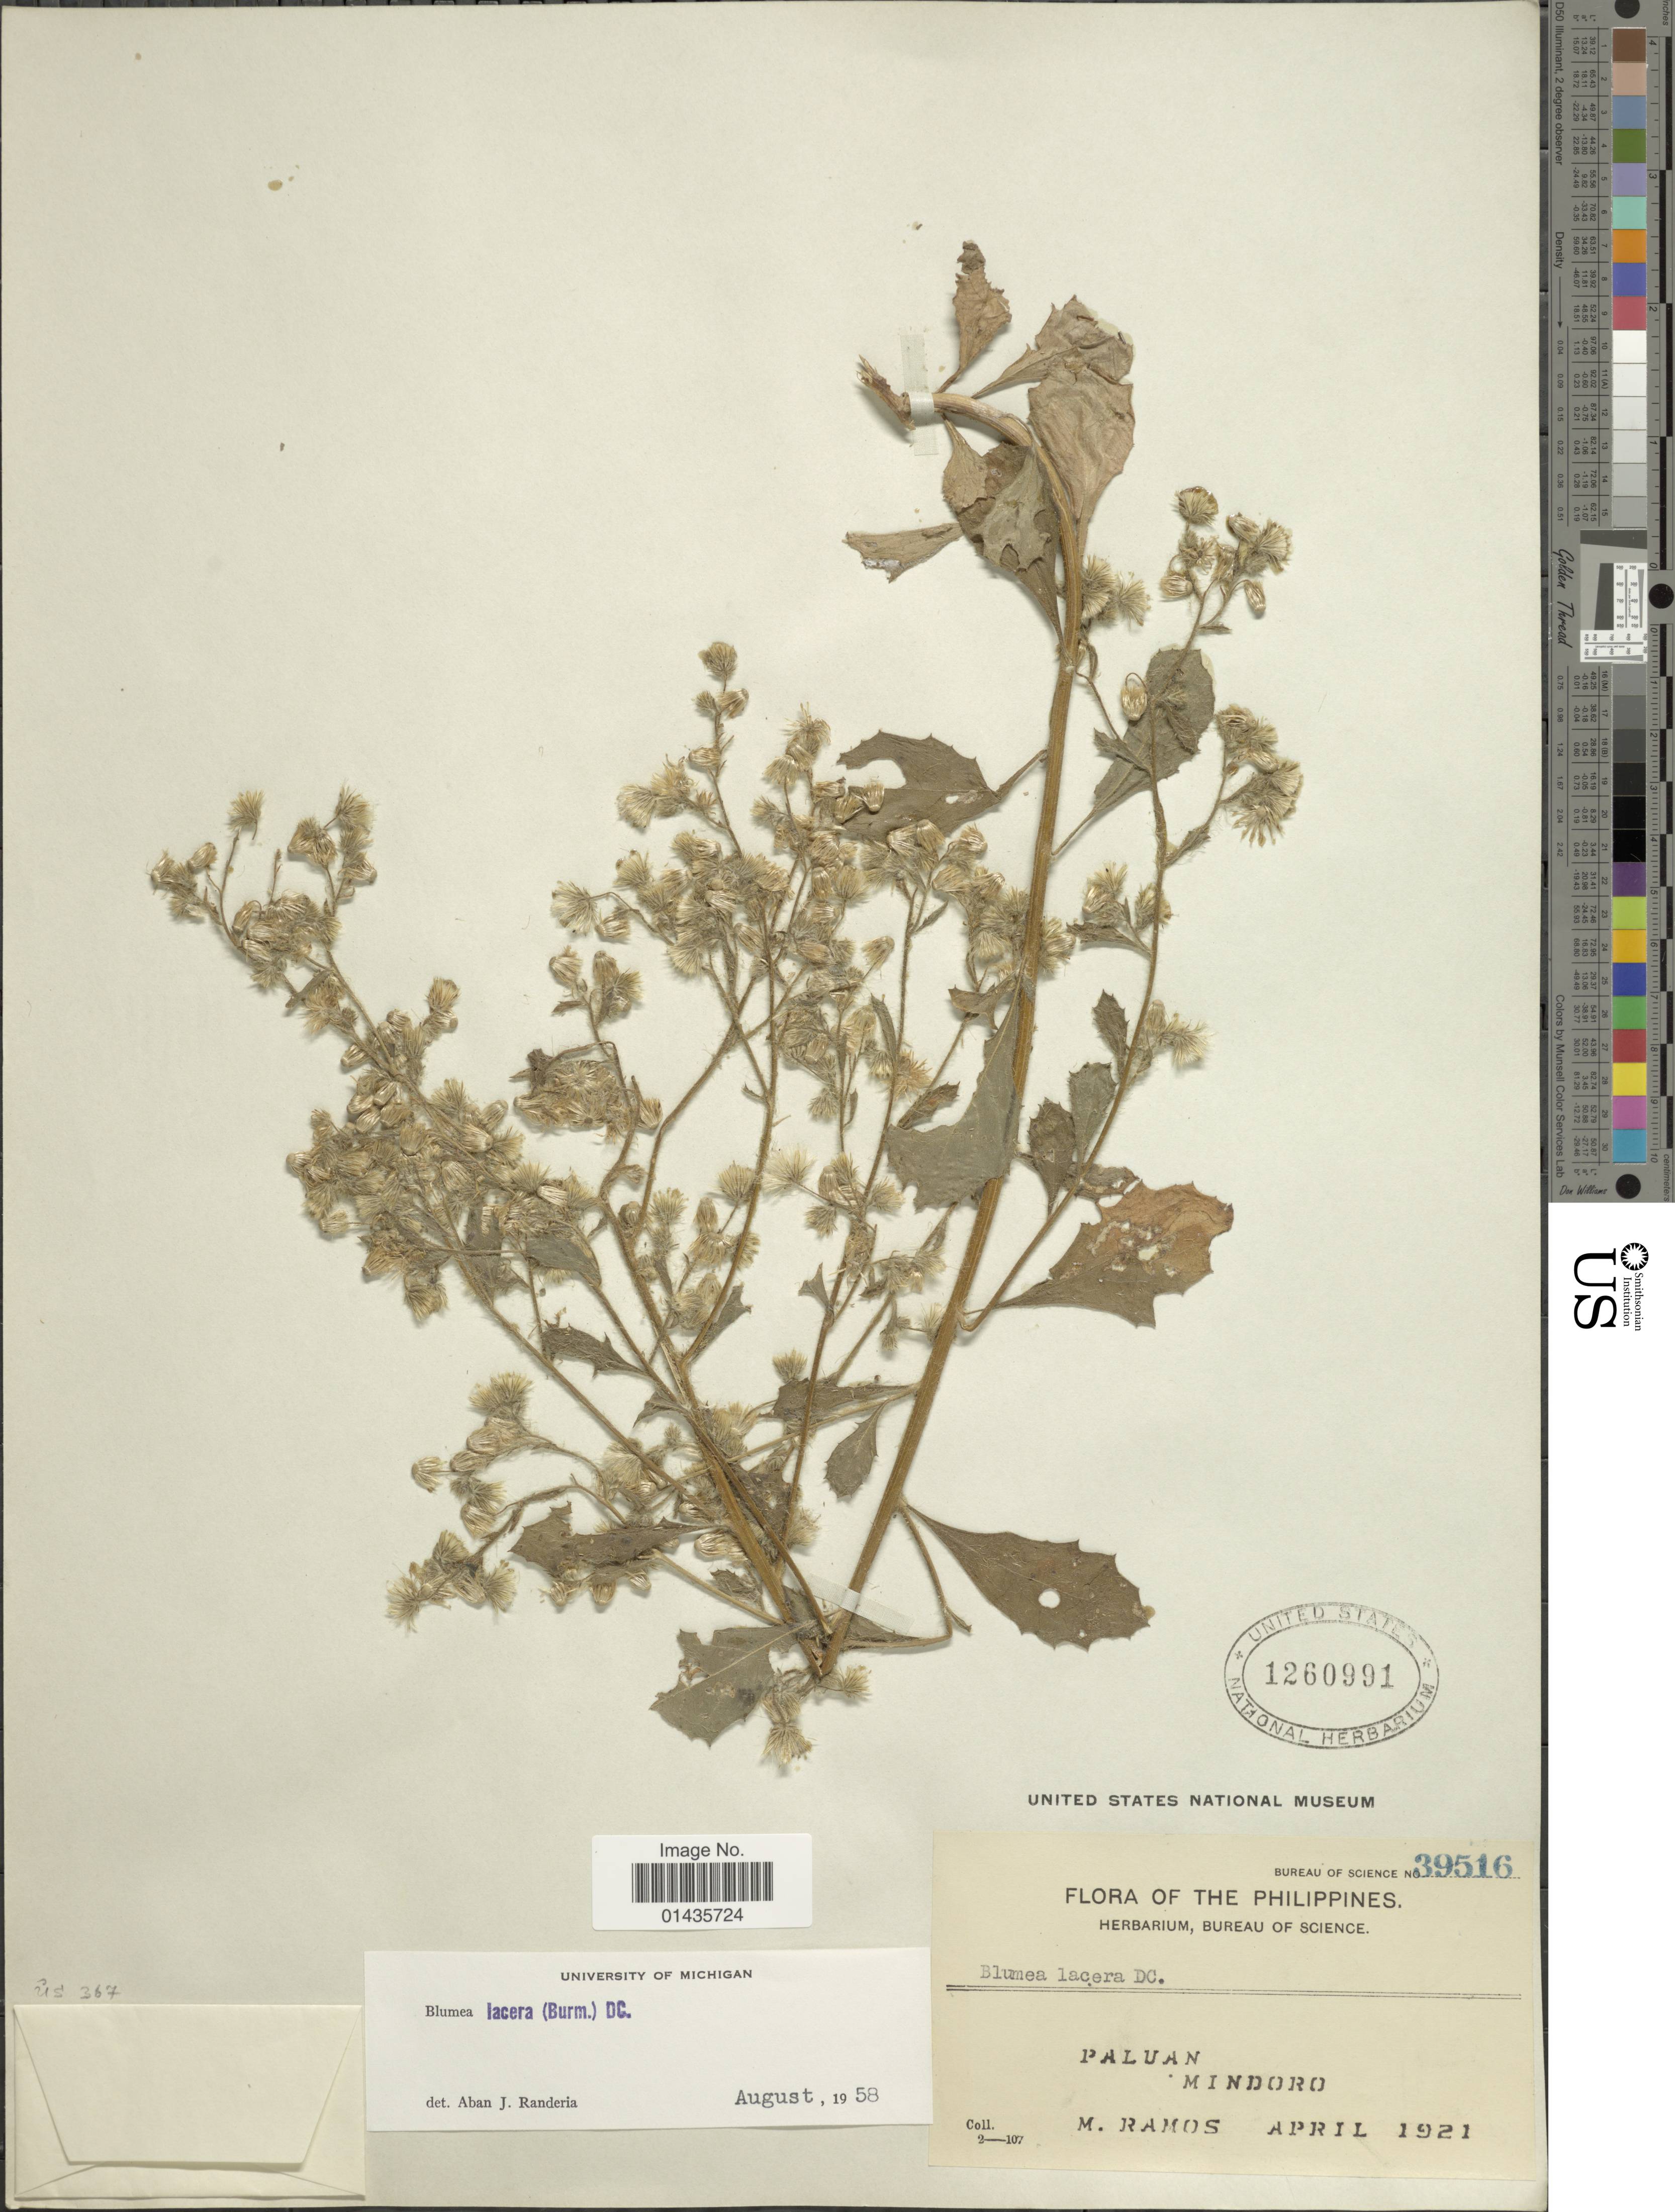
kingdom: Plantae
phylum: Tracheophyta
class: Magnoliopsida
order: Asterales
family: Asteraceae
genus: Blumea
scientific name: Blumea lacera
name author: (Roxb.) DC.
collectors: M. Ramos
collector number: Bureau of Science 39516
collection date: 1921-04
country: Philippines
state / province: Mimaropa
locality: Paluan, Mindoro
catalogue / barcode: US 1260991